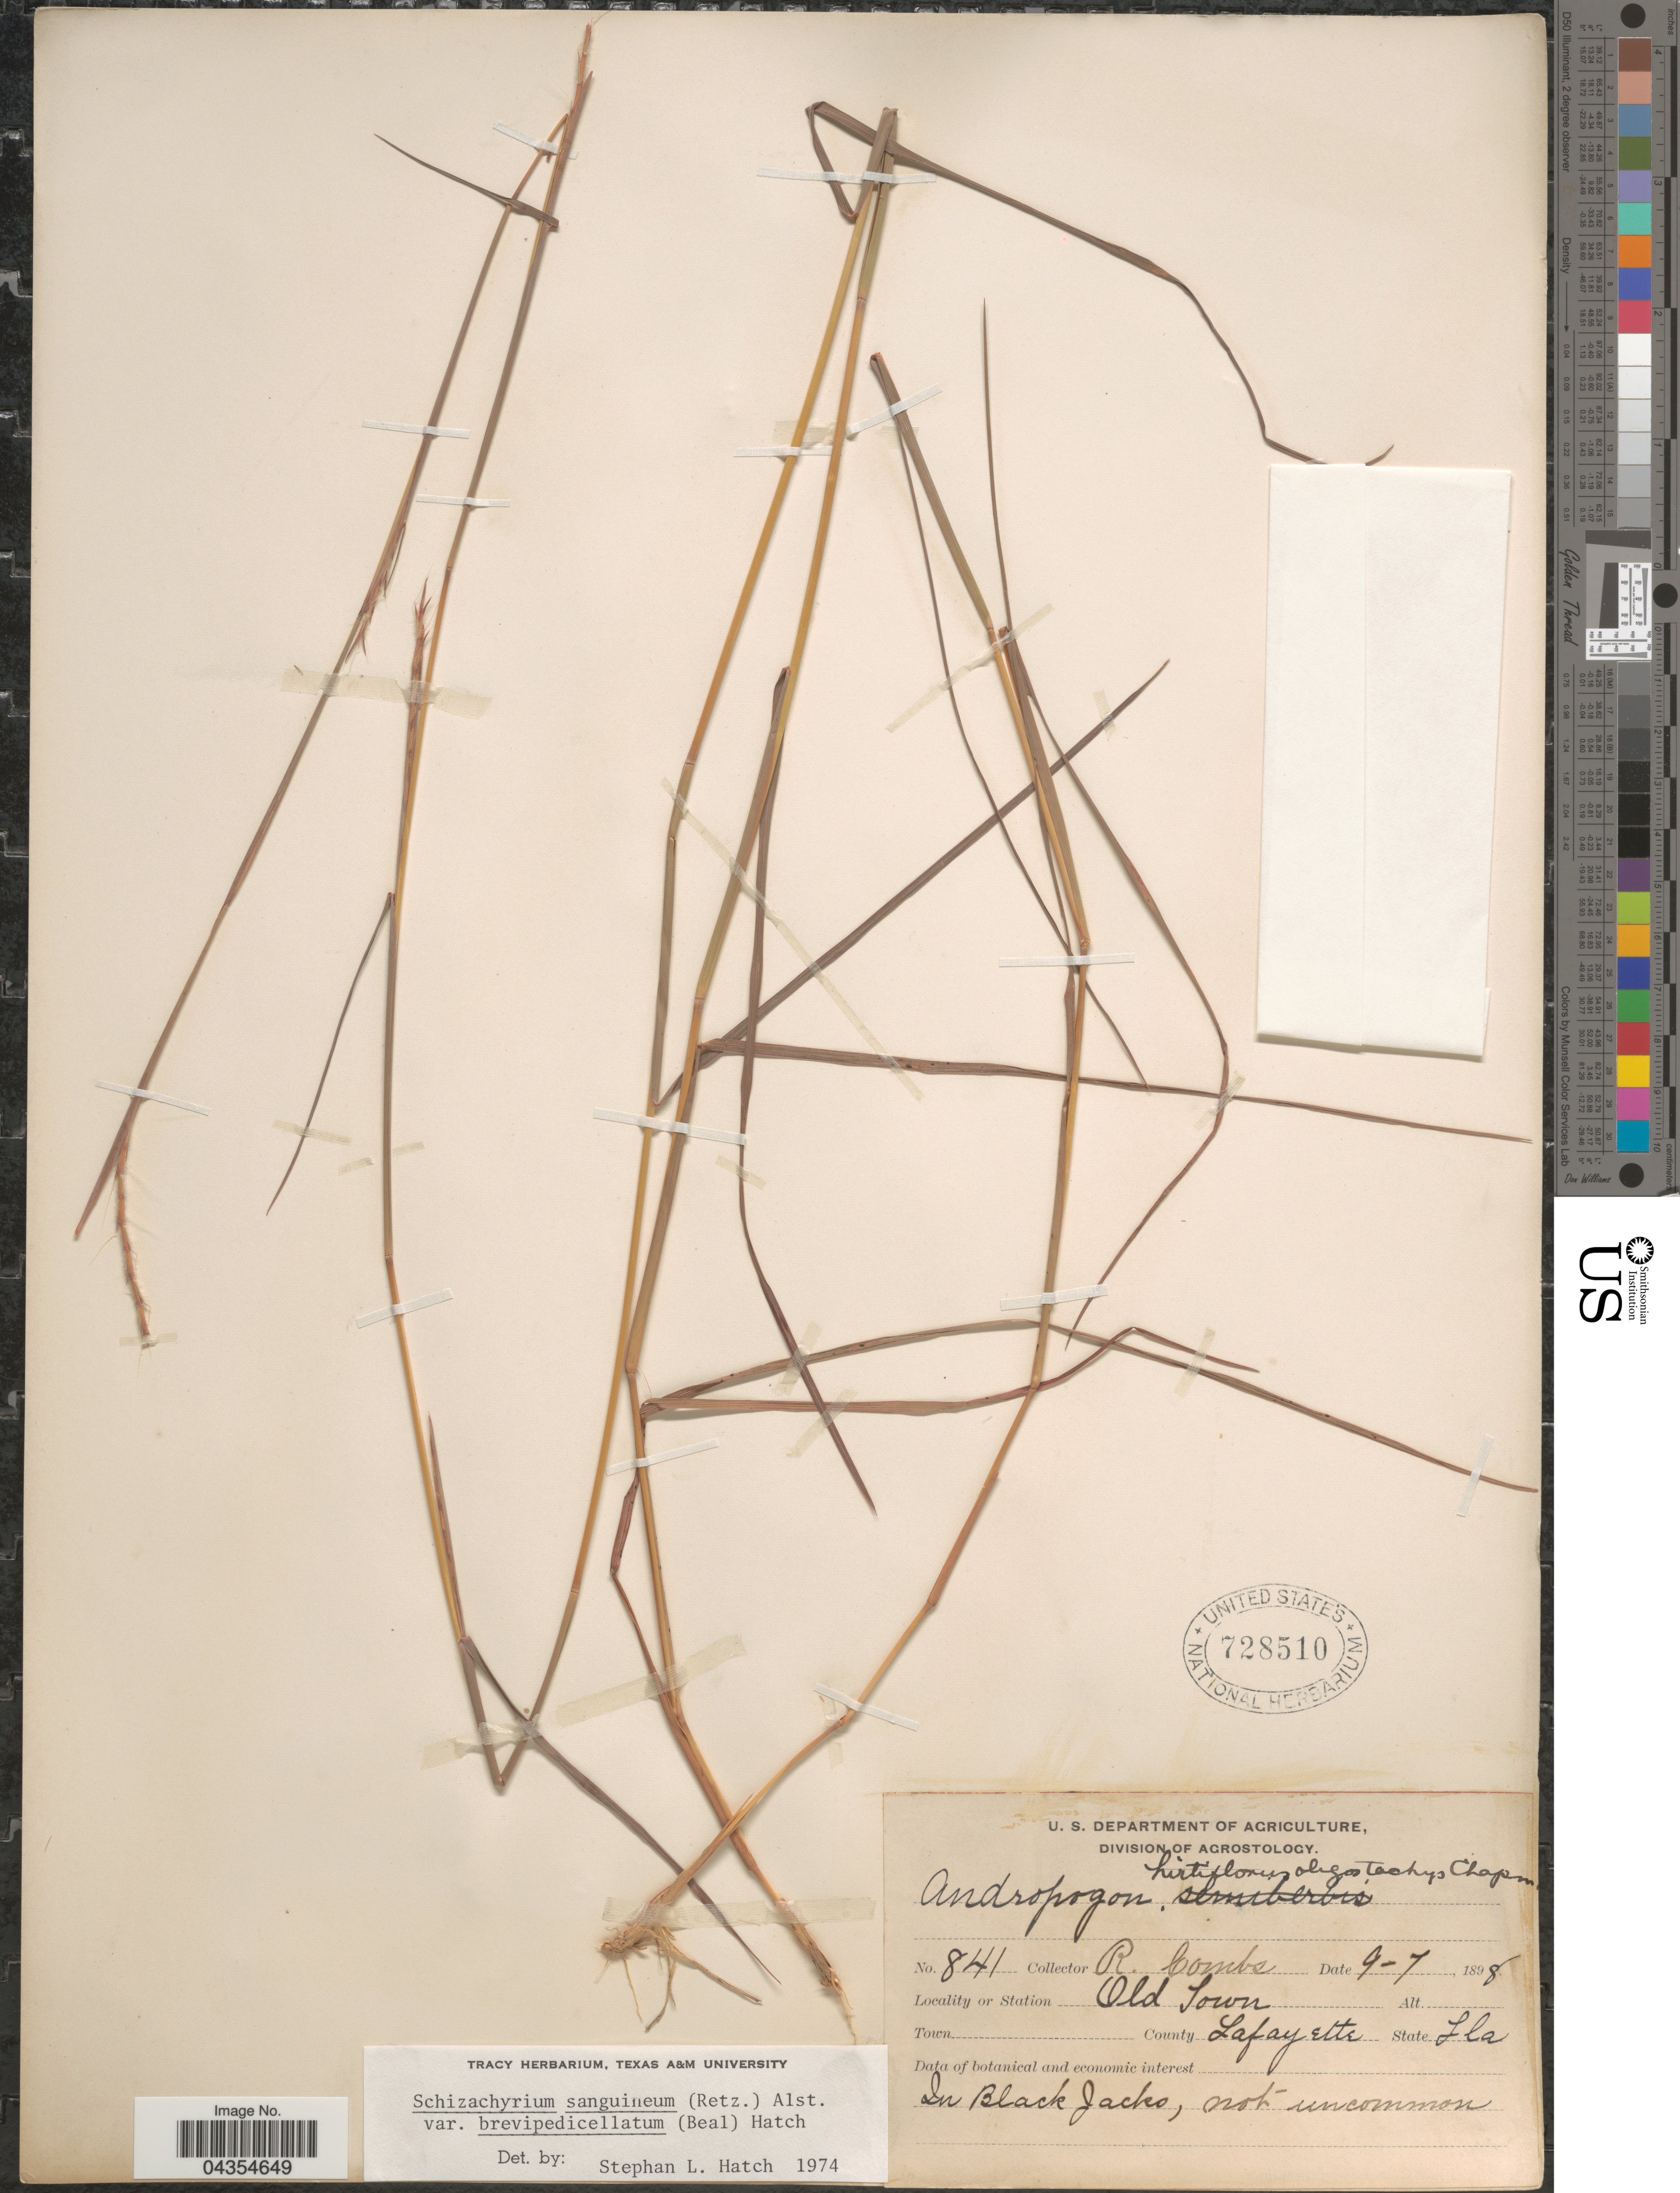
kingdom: Plantae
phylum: Tracheophyta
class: Liliopsida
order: Poales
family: Poaceae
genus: Schizachyrium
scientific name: Schizachyrium sanguineum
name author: (Retz.) Alston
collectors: R. Combs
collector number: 841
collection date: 1898-09-07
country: United States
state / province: Florida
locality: Old Town. County Lafayette.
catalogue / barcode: US 728510